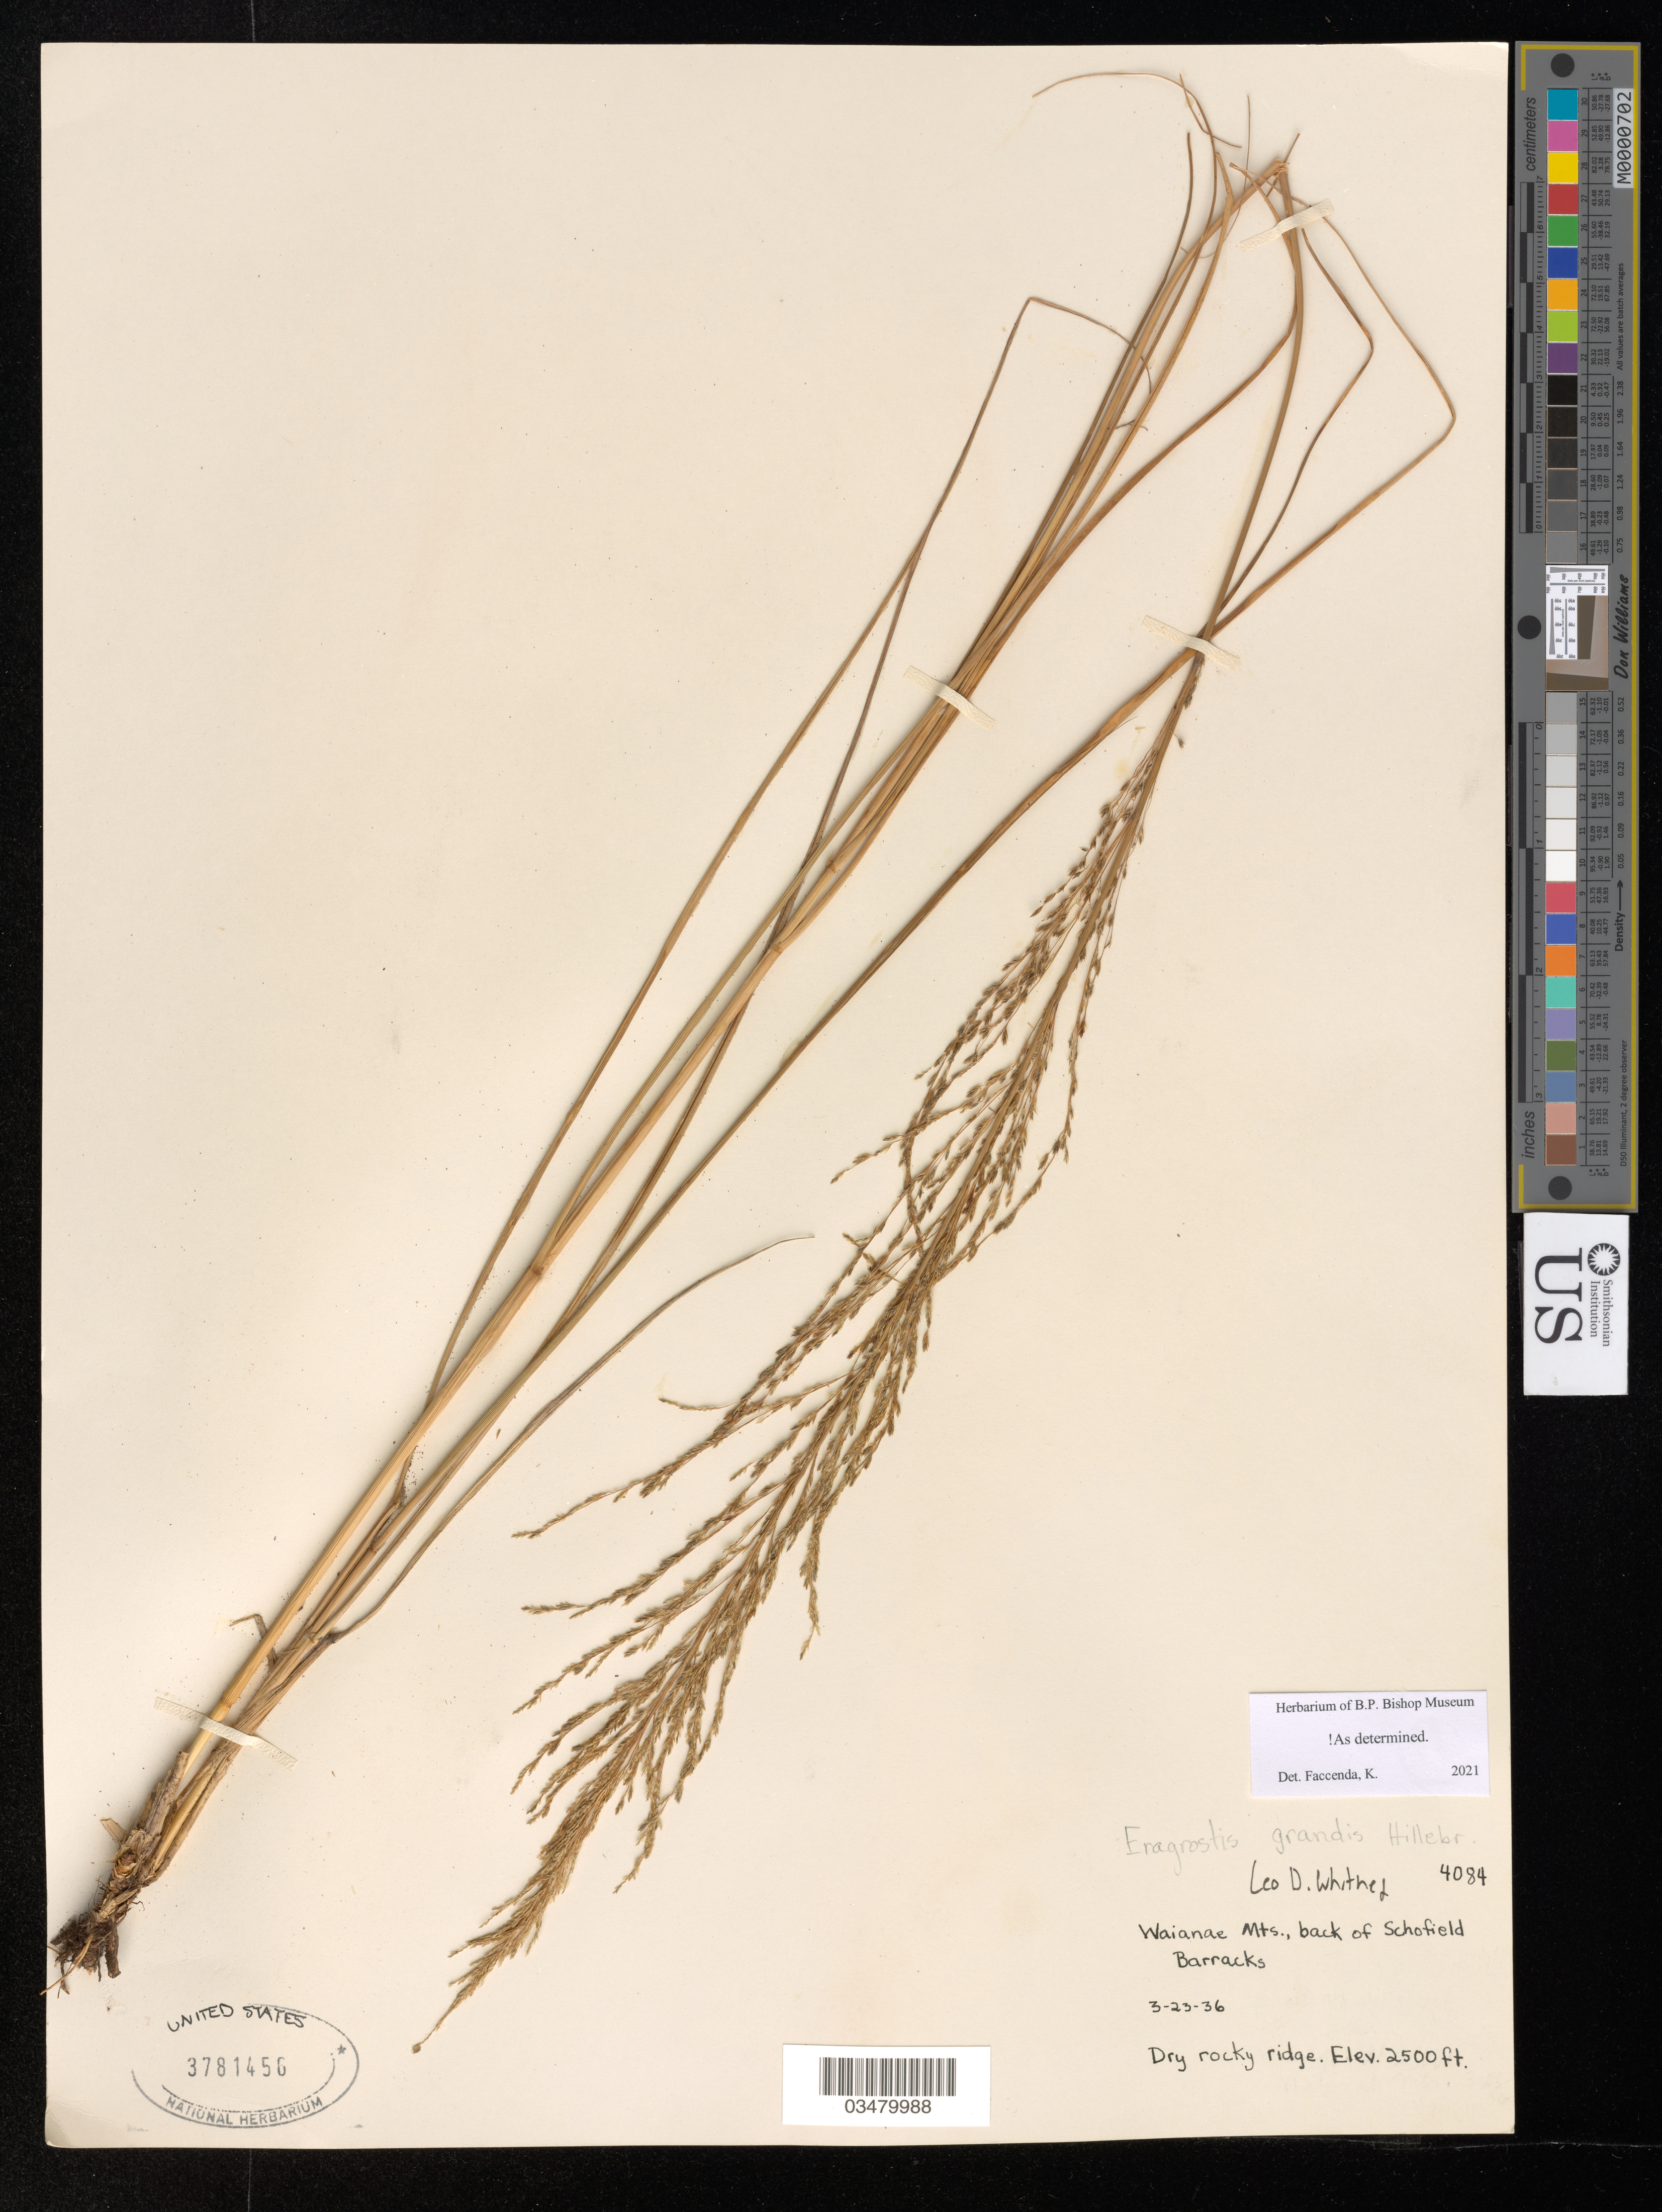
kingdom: Plantae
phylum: Tracheophyta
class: Liliopsida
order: Poales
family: Poaceae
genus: Eragrostis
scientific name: Eragrostis grandis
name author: Hillebr.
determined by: Faccenda, K.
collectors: L. Whitney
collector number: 4084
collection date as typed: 23 Mar 1936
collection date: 1936-03-23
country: United States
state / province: Hawaii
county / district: Honolulu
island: Oahu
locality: Waianae Mts., back of Schofield Barracks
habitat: Dry, rocky ridge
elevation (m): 762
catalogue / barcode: US 3781456